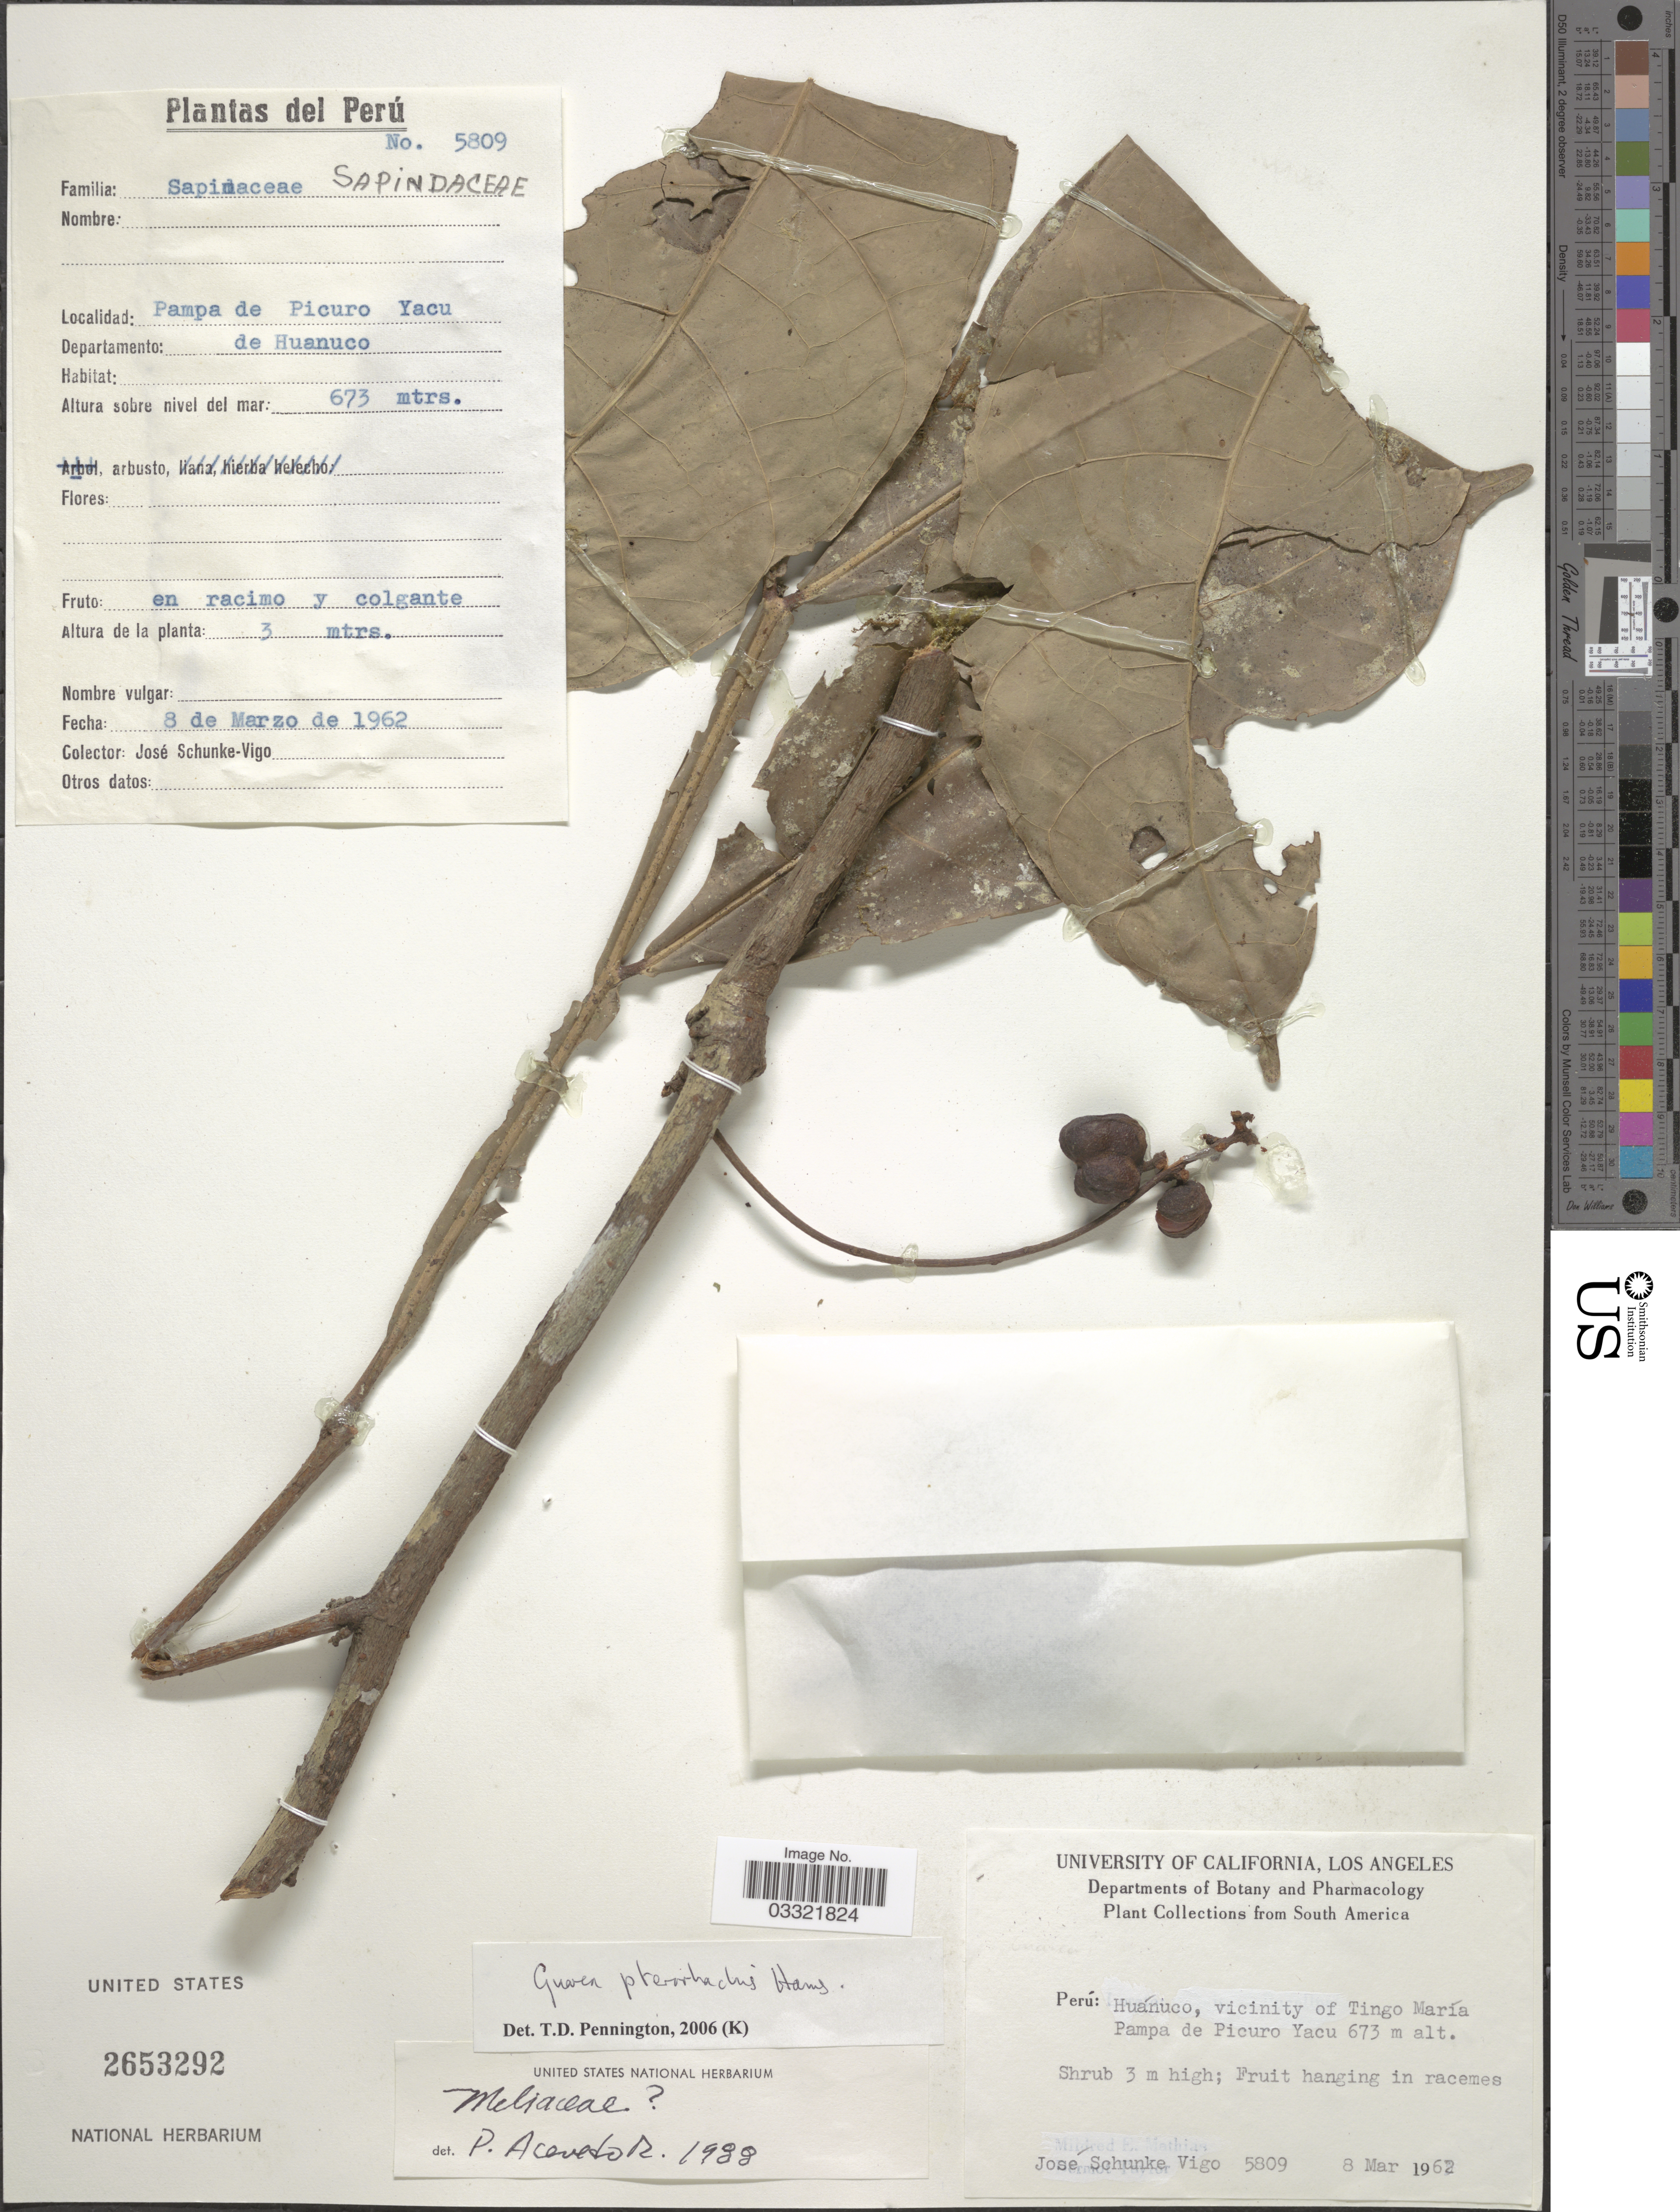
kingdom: Plantae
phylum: Tracheophyta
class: Magnoliopsida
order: Sapindales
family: Meliaceae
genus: Guarea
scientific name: Guarea pterorhachis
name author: Harms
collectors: J. Schunke Vigo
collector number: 5809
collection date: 1962-03-08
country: Peru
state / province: Huánuco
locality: Departamento: Huanuco. Vicinity of Tingo María. Pampa de Picuro Yacu.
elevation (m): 673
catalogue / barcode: US 2653292